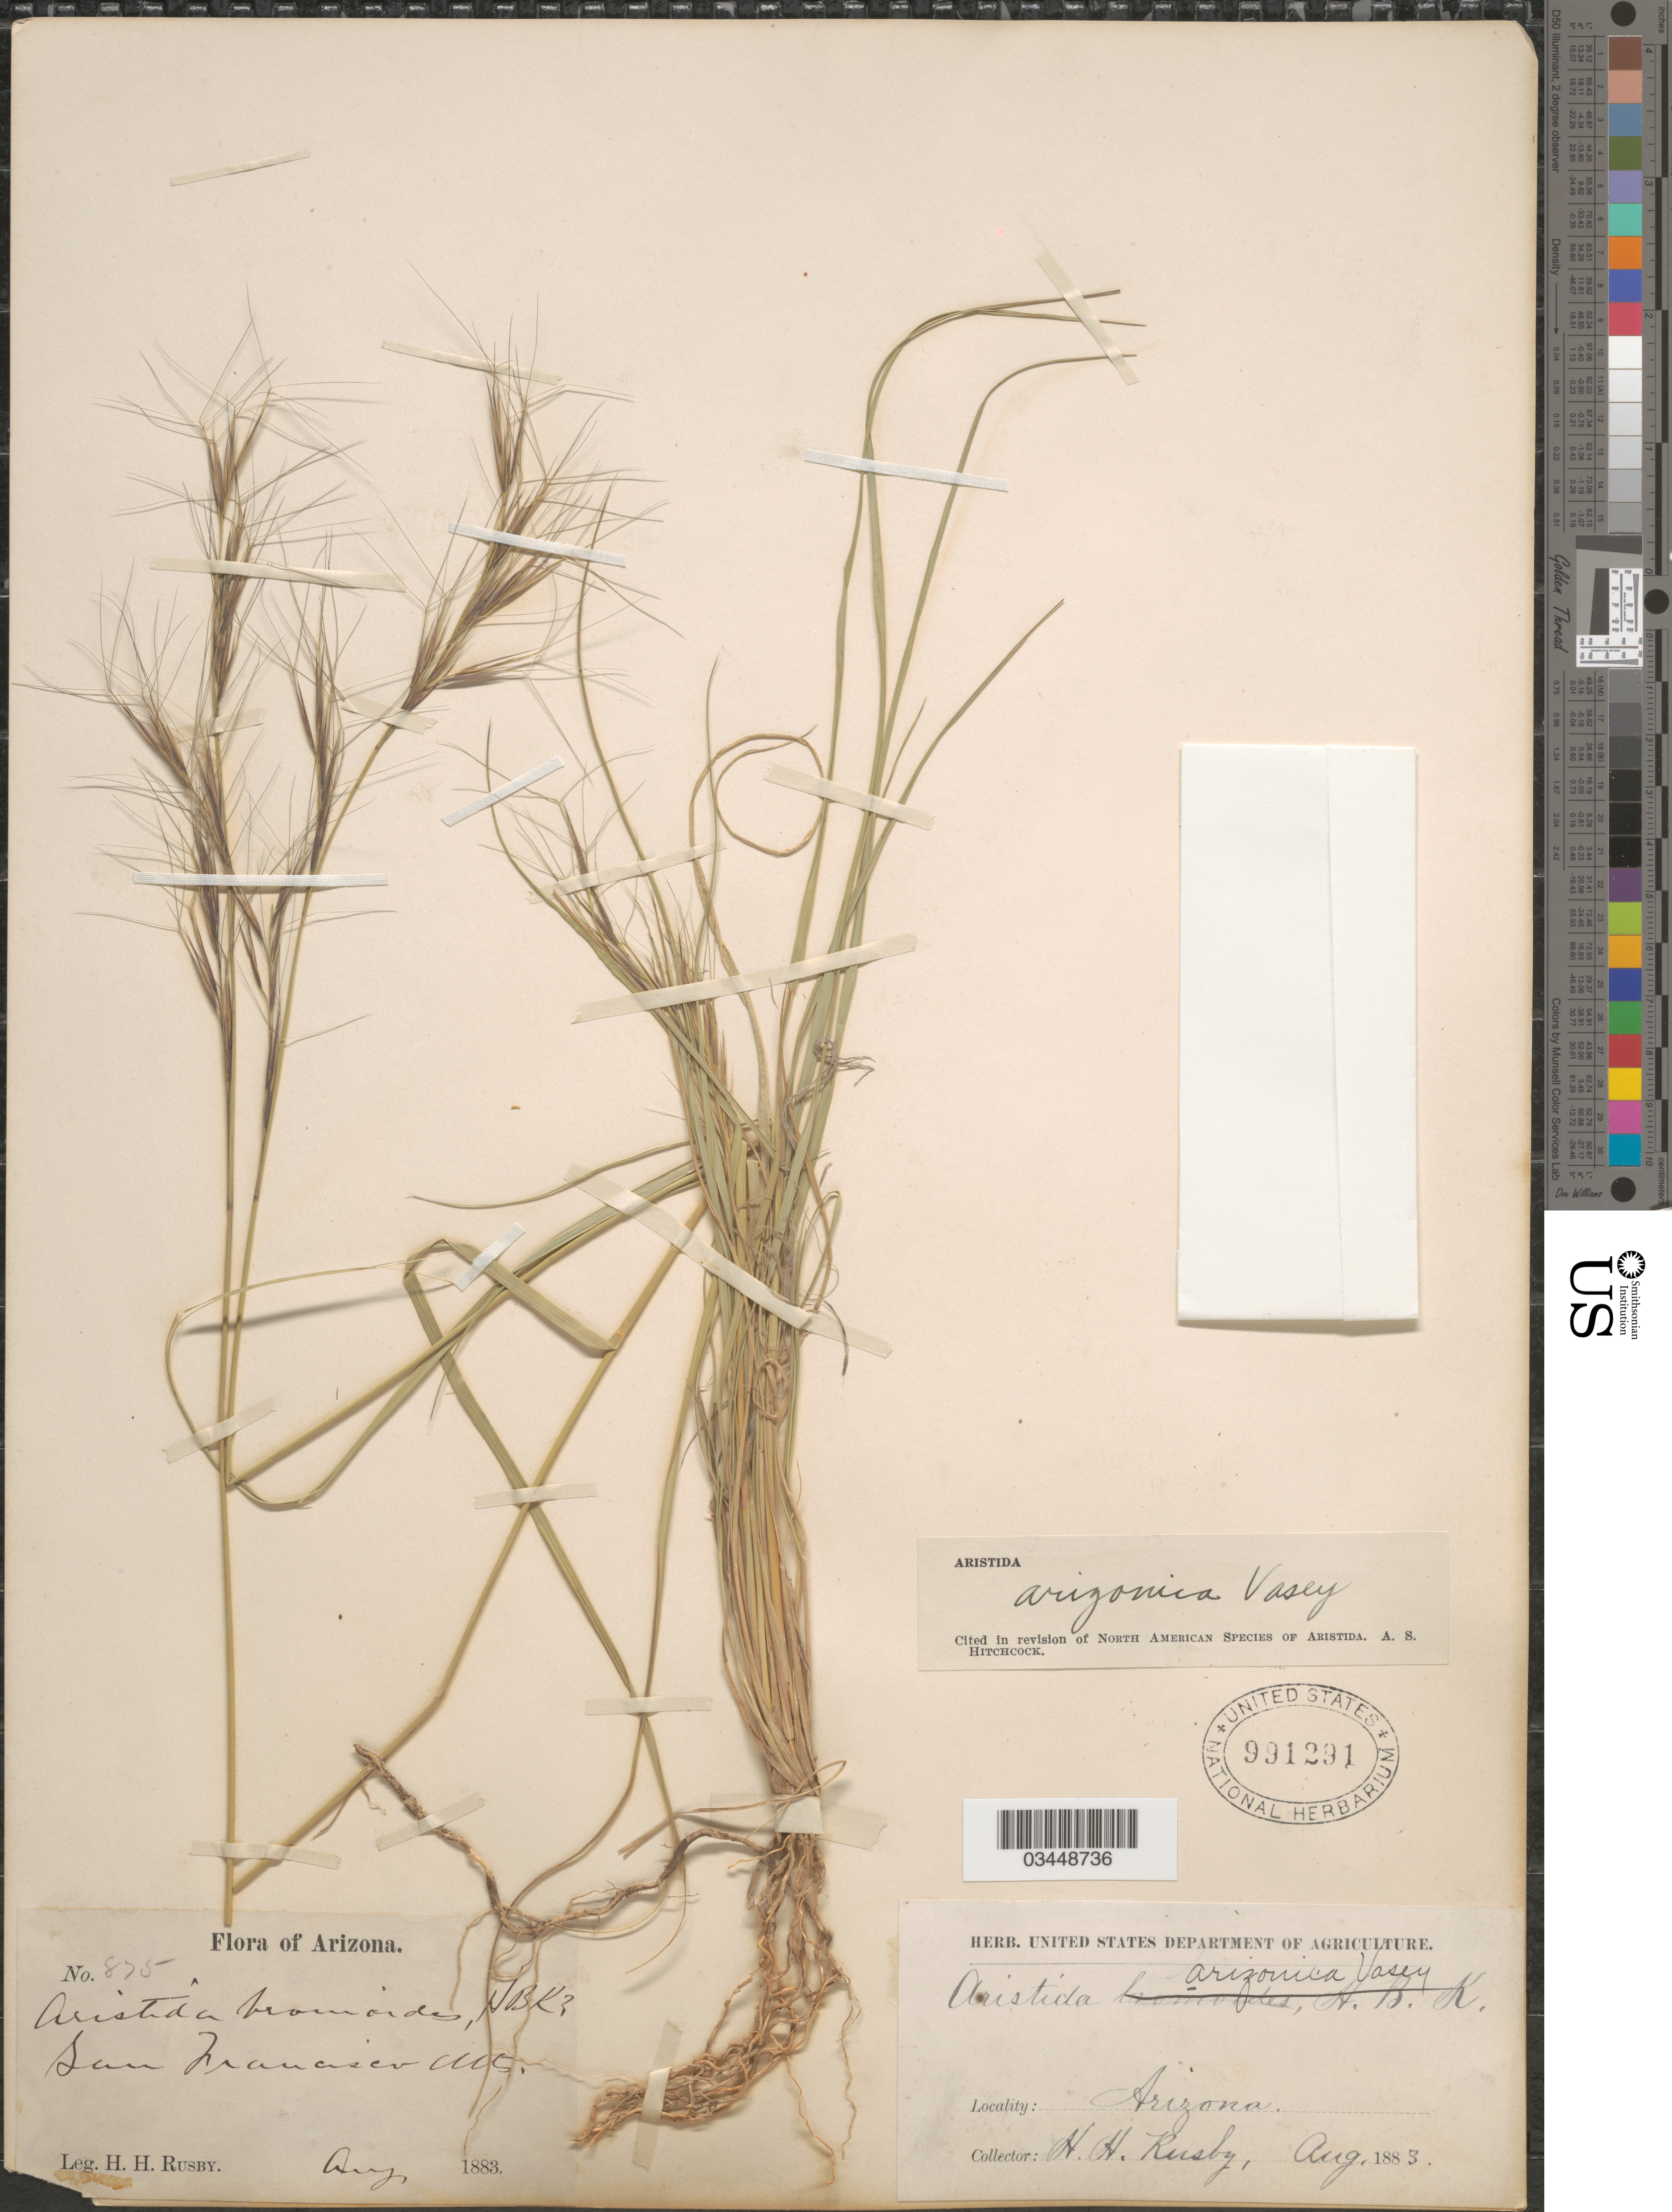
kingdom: Plantae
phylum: Tracheophyta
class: Liliopsida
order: Poales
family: Poaceae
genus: Aristida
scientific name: Aristida arizonica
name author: Vasey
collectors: H. H. Rusby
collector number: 875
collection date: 1883-08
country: United States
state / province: Arizona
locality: San Francisco Mts.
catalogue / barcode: US 991291